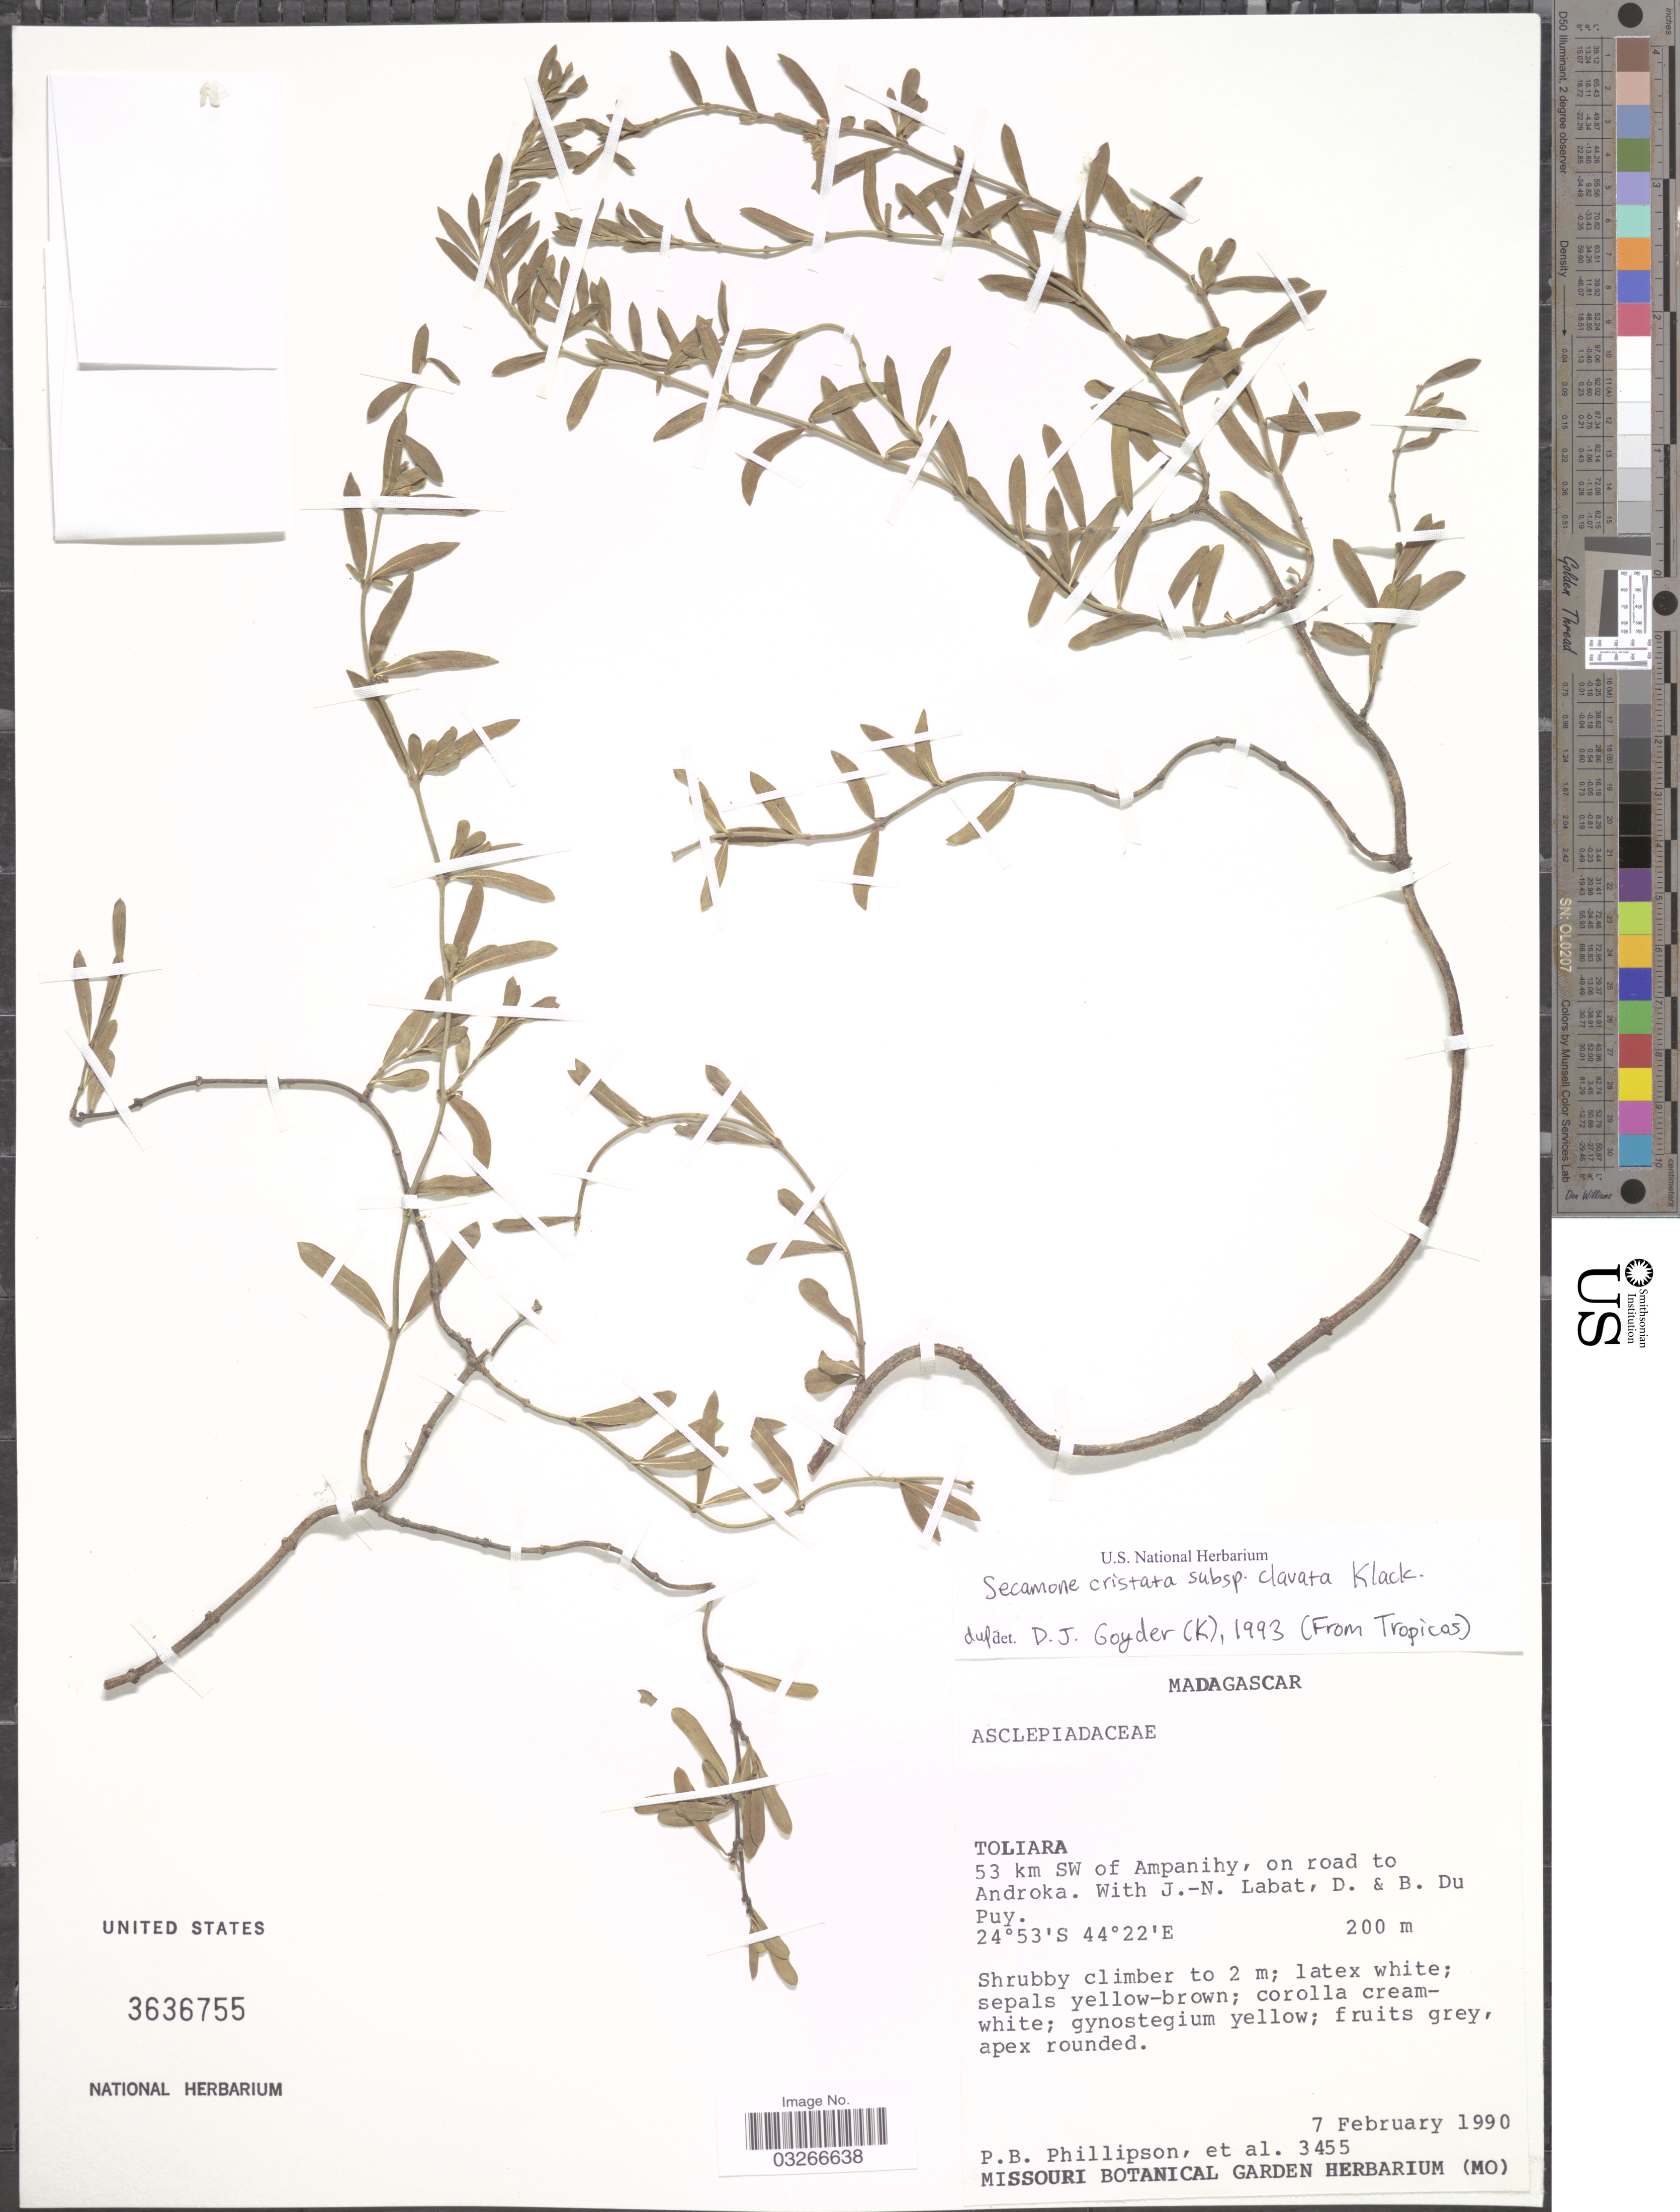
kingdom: Plantae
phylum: Tracheophyta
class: Magnoliopsida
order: Gentianales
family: Apocynaceae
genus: Secamone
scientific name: Secamone cristata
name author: Jum. & H. Perrier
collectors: P. B. Phillipson, J.-N. Labat & D. Du Puy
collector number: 3455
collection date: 1990-02-07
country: Madagascar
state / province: Atsimo-Andrefana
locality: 53 km SW of Ampanihy, on road to Androka.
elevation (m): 200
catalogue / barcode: US 3636755